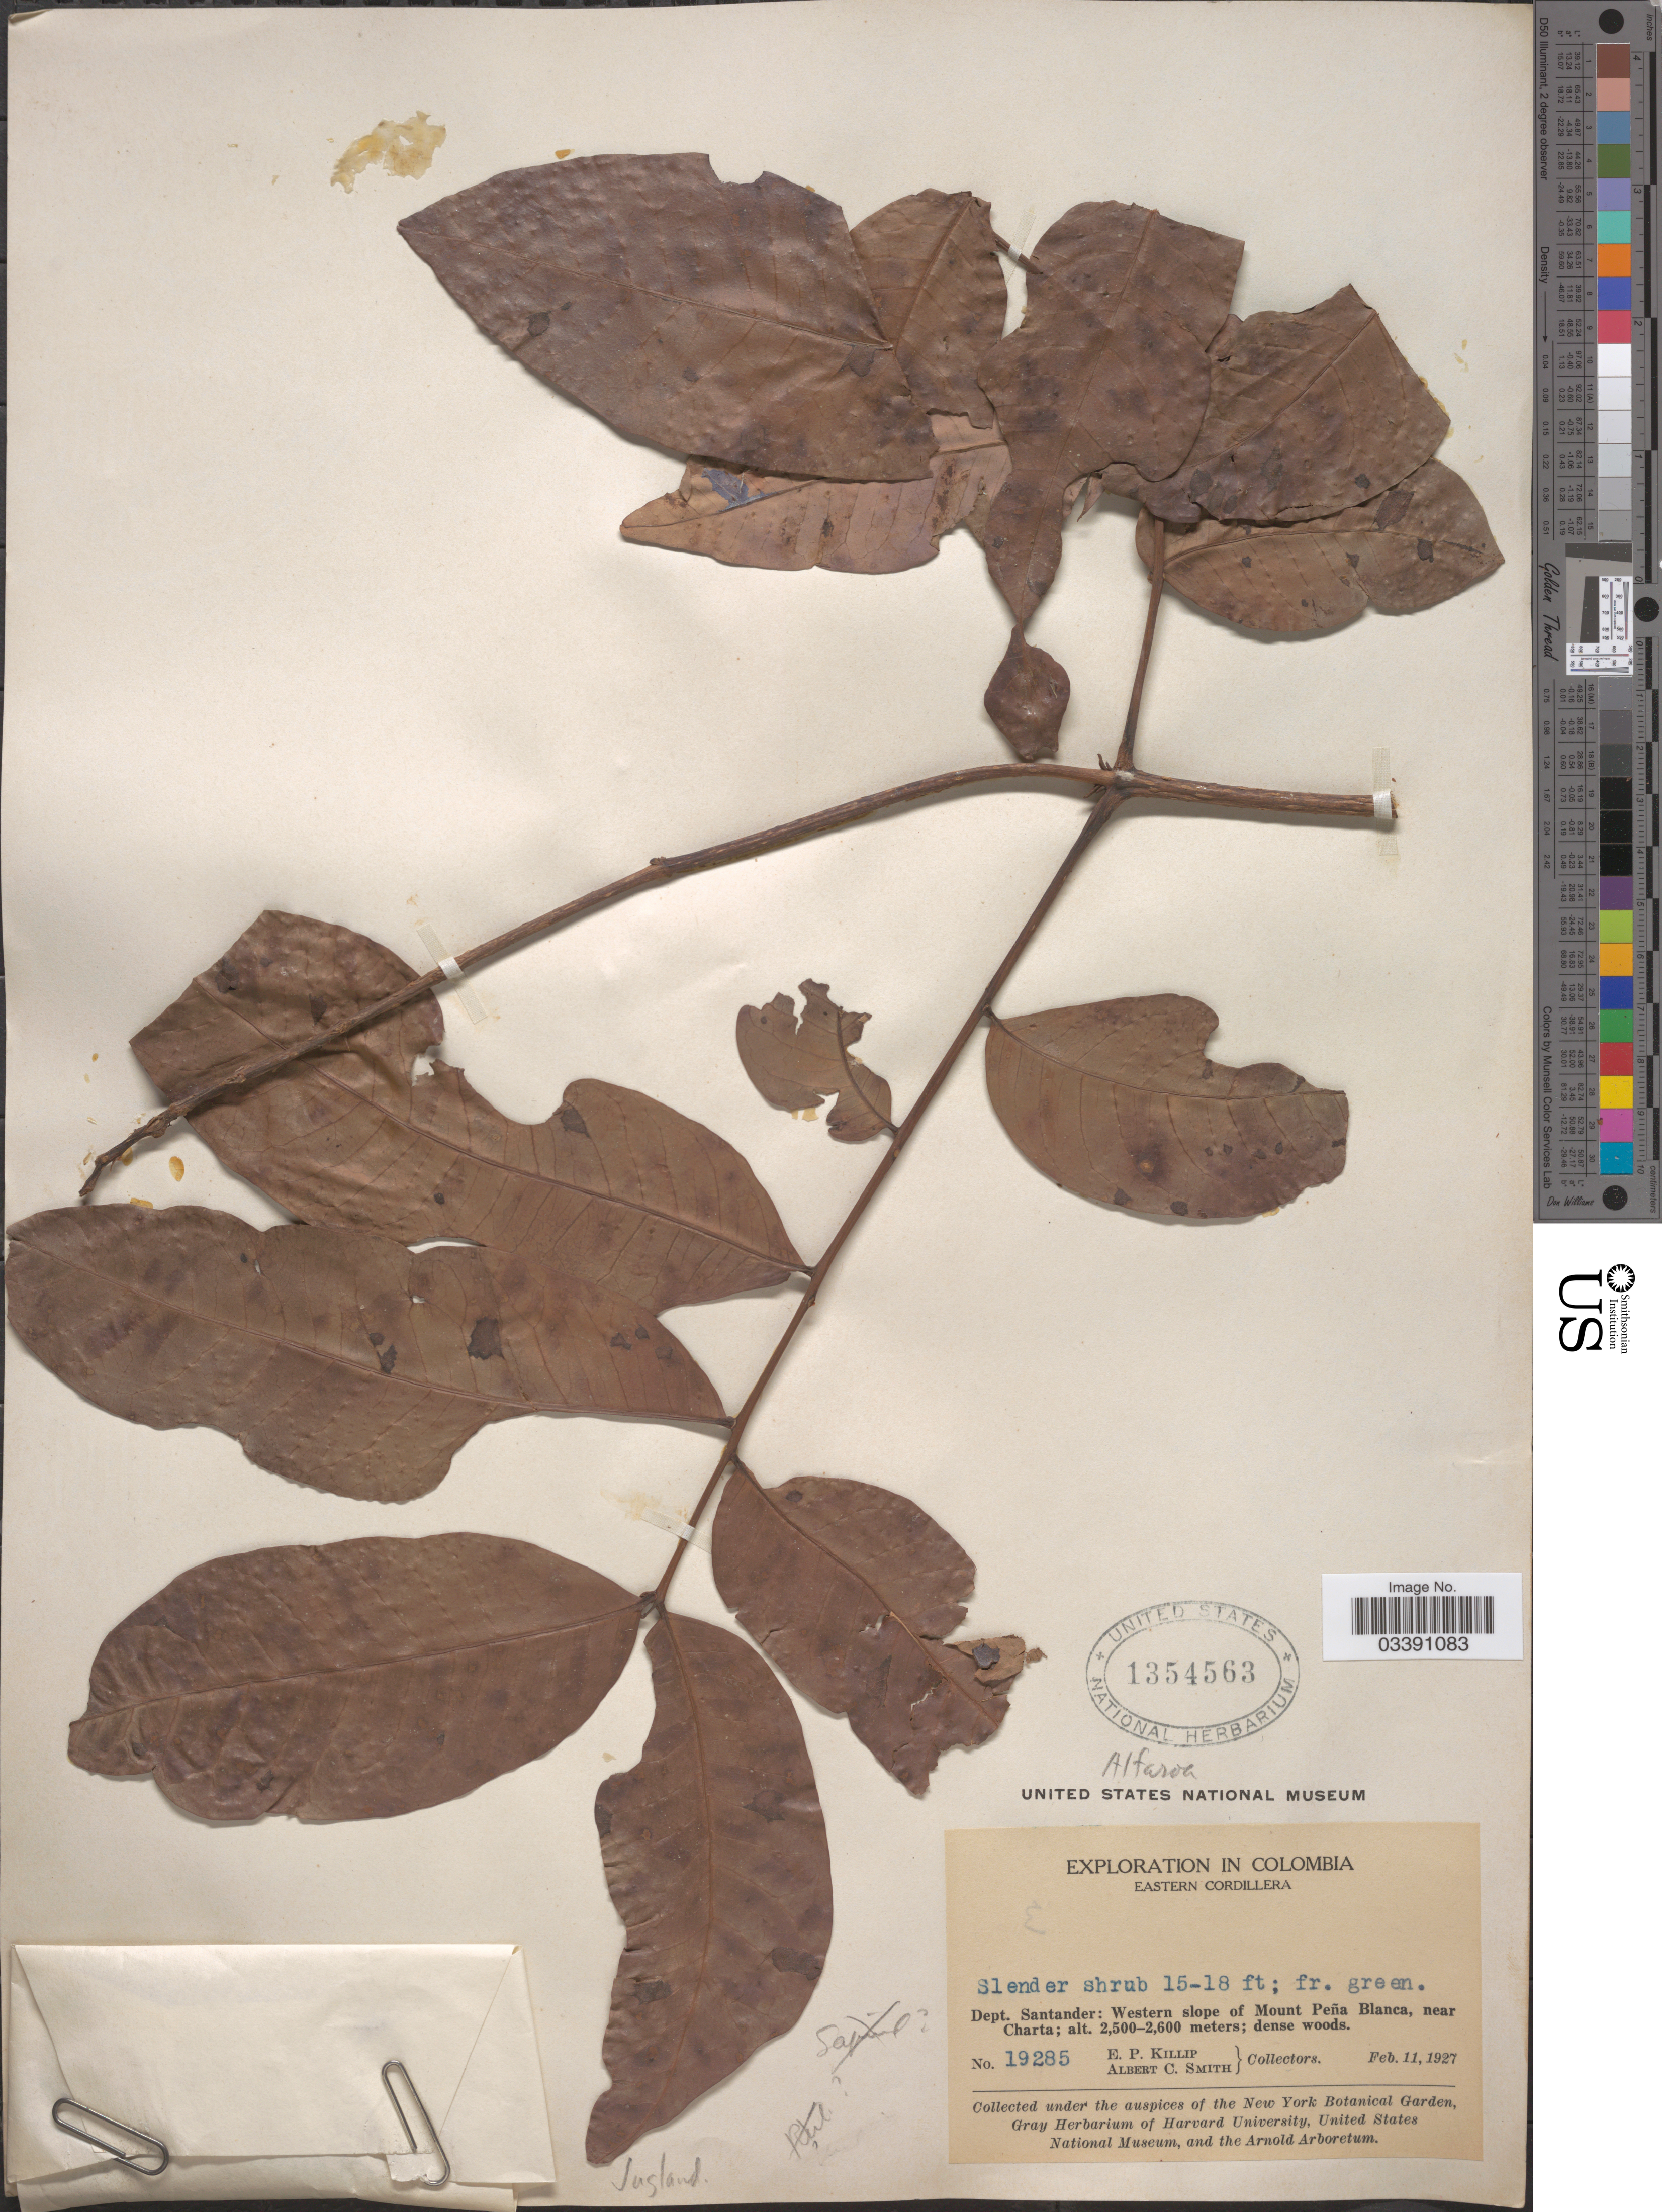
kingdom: Plantae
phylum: Tracheophyta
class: Magnoliopsida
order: Fagales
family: Juglandaceae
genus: Alfaroa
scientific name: Alfaroa sp.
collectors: E. P. Killip & A. C. Smith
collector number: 19285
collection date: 1927-02-11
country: Colombia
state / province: Santander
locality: Eastern Cordillera. Dept. Santander: Western slope of Mount Peña Blanca, near Charta.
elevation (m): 2500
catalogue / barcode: US 1354563